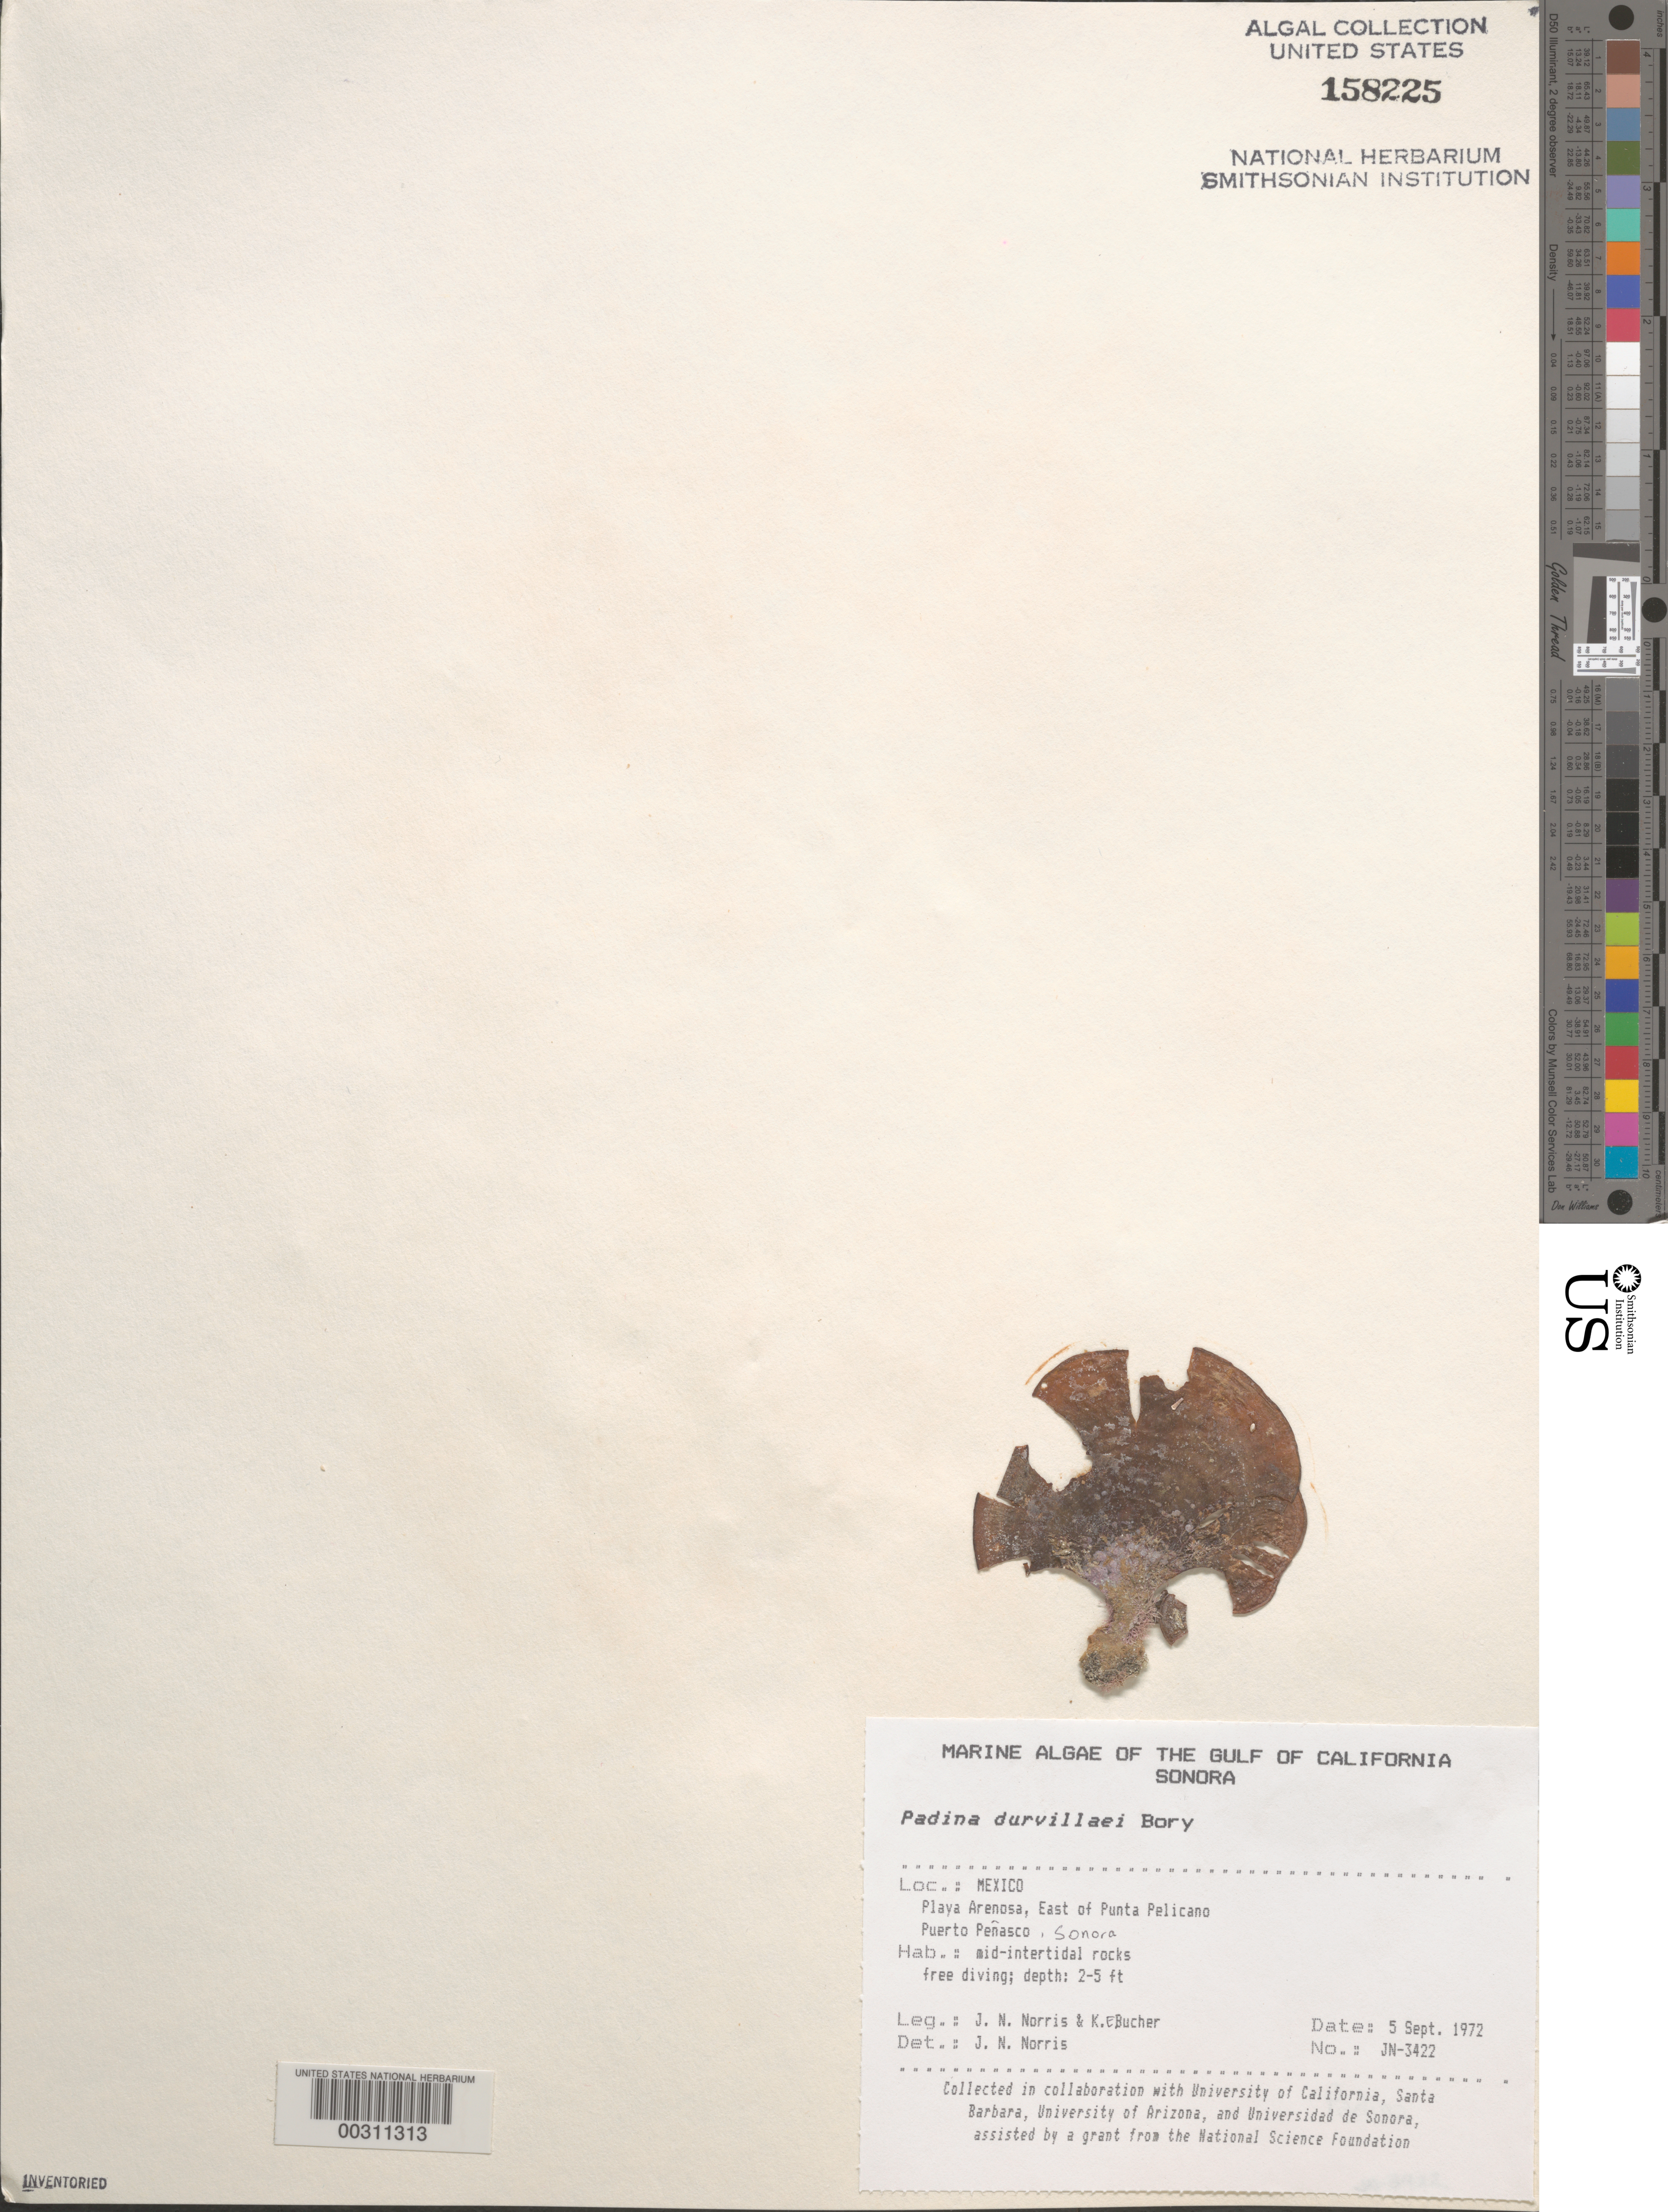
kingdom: Chromista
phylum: Ochrophyta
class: Phaeophyceae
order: Dictyotales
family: Dictyotaceae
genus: Padina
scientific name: Padina durvillaei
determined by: Norris, James N.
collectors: J. N. Norris & K. E. Bucher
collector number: JN-3422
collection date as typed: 05 Sep 1972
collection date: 1972-09-05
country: Mexico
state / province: Sonora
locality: Playa Arenosa, Puerto Penasco, east of Punta Pelicano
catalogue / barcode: US 158225